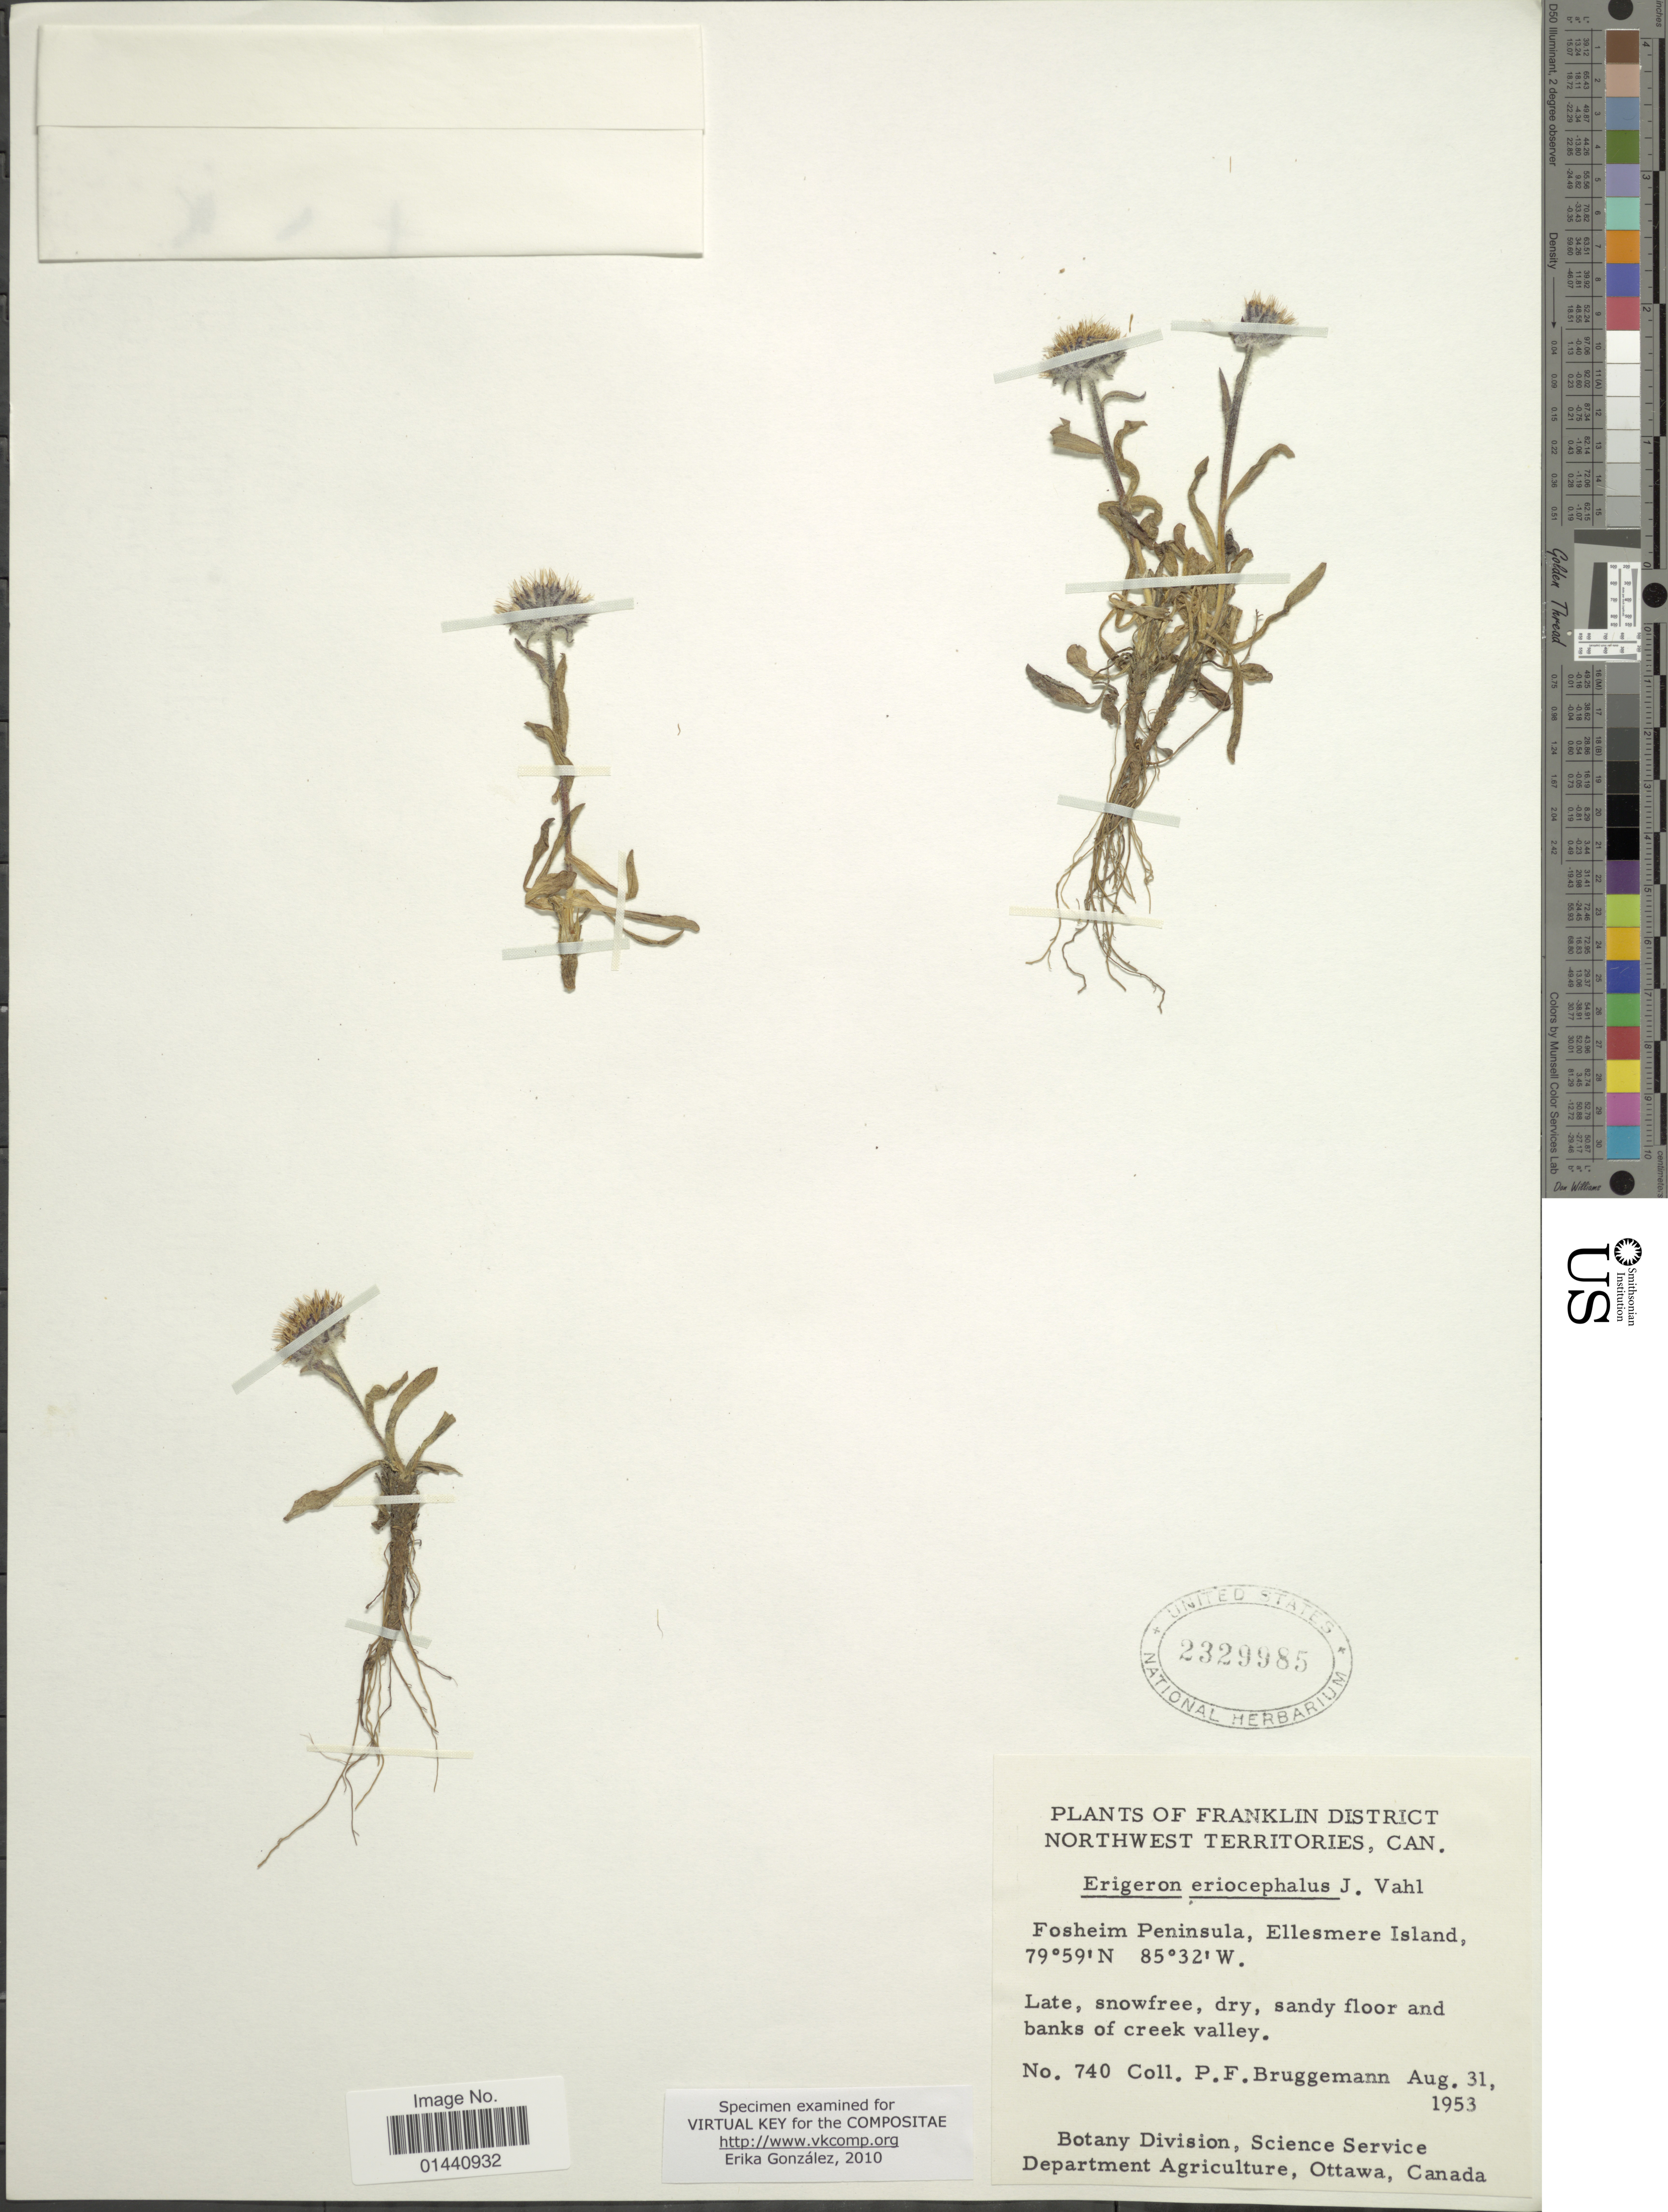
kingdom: Plantae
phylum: Tracheophyta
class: Magnoliopsida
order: Asterales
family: Asteraceae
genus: Erigeron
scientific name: Erigeron eriocephalus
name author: J. Vahl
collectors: P. Bruggemann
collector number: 740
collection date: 1953-08-31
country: Canada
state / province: Northwest Territories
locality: Franklin District. Fosheim Peninsula, Ellesmere Island.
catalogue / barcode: US 2329985